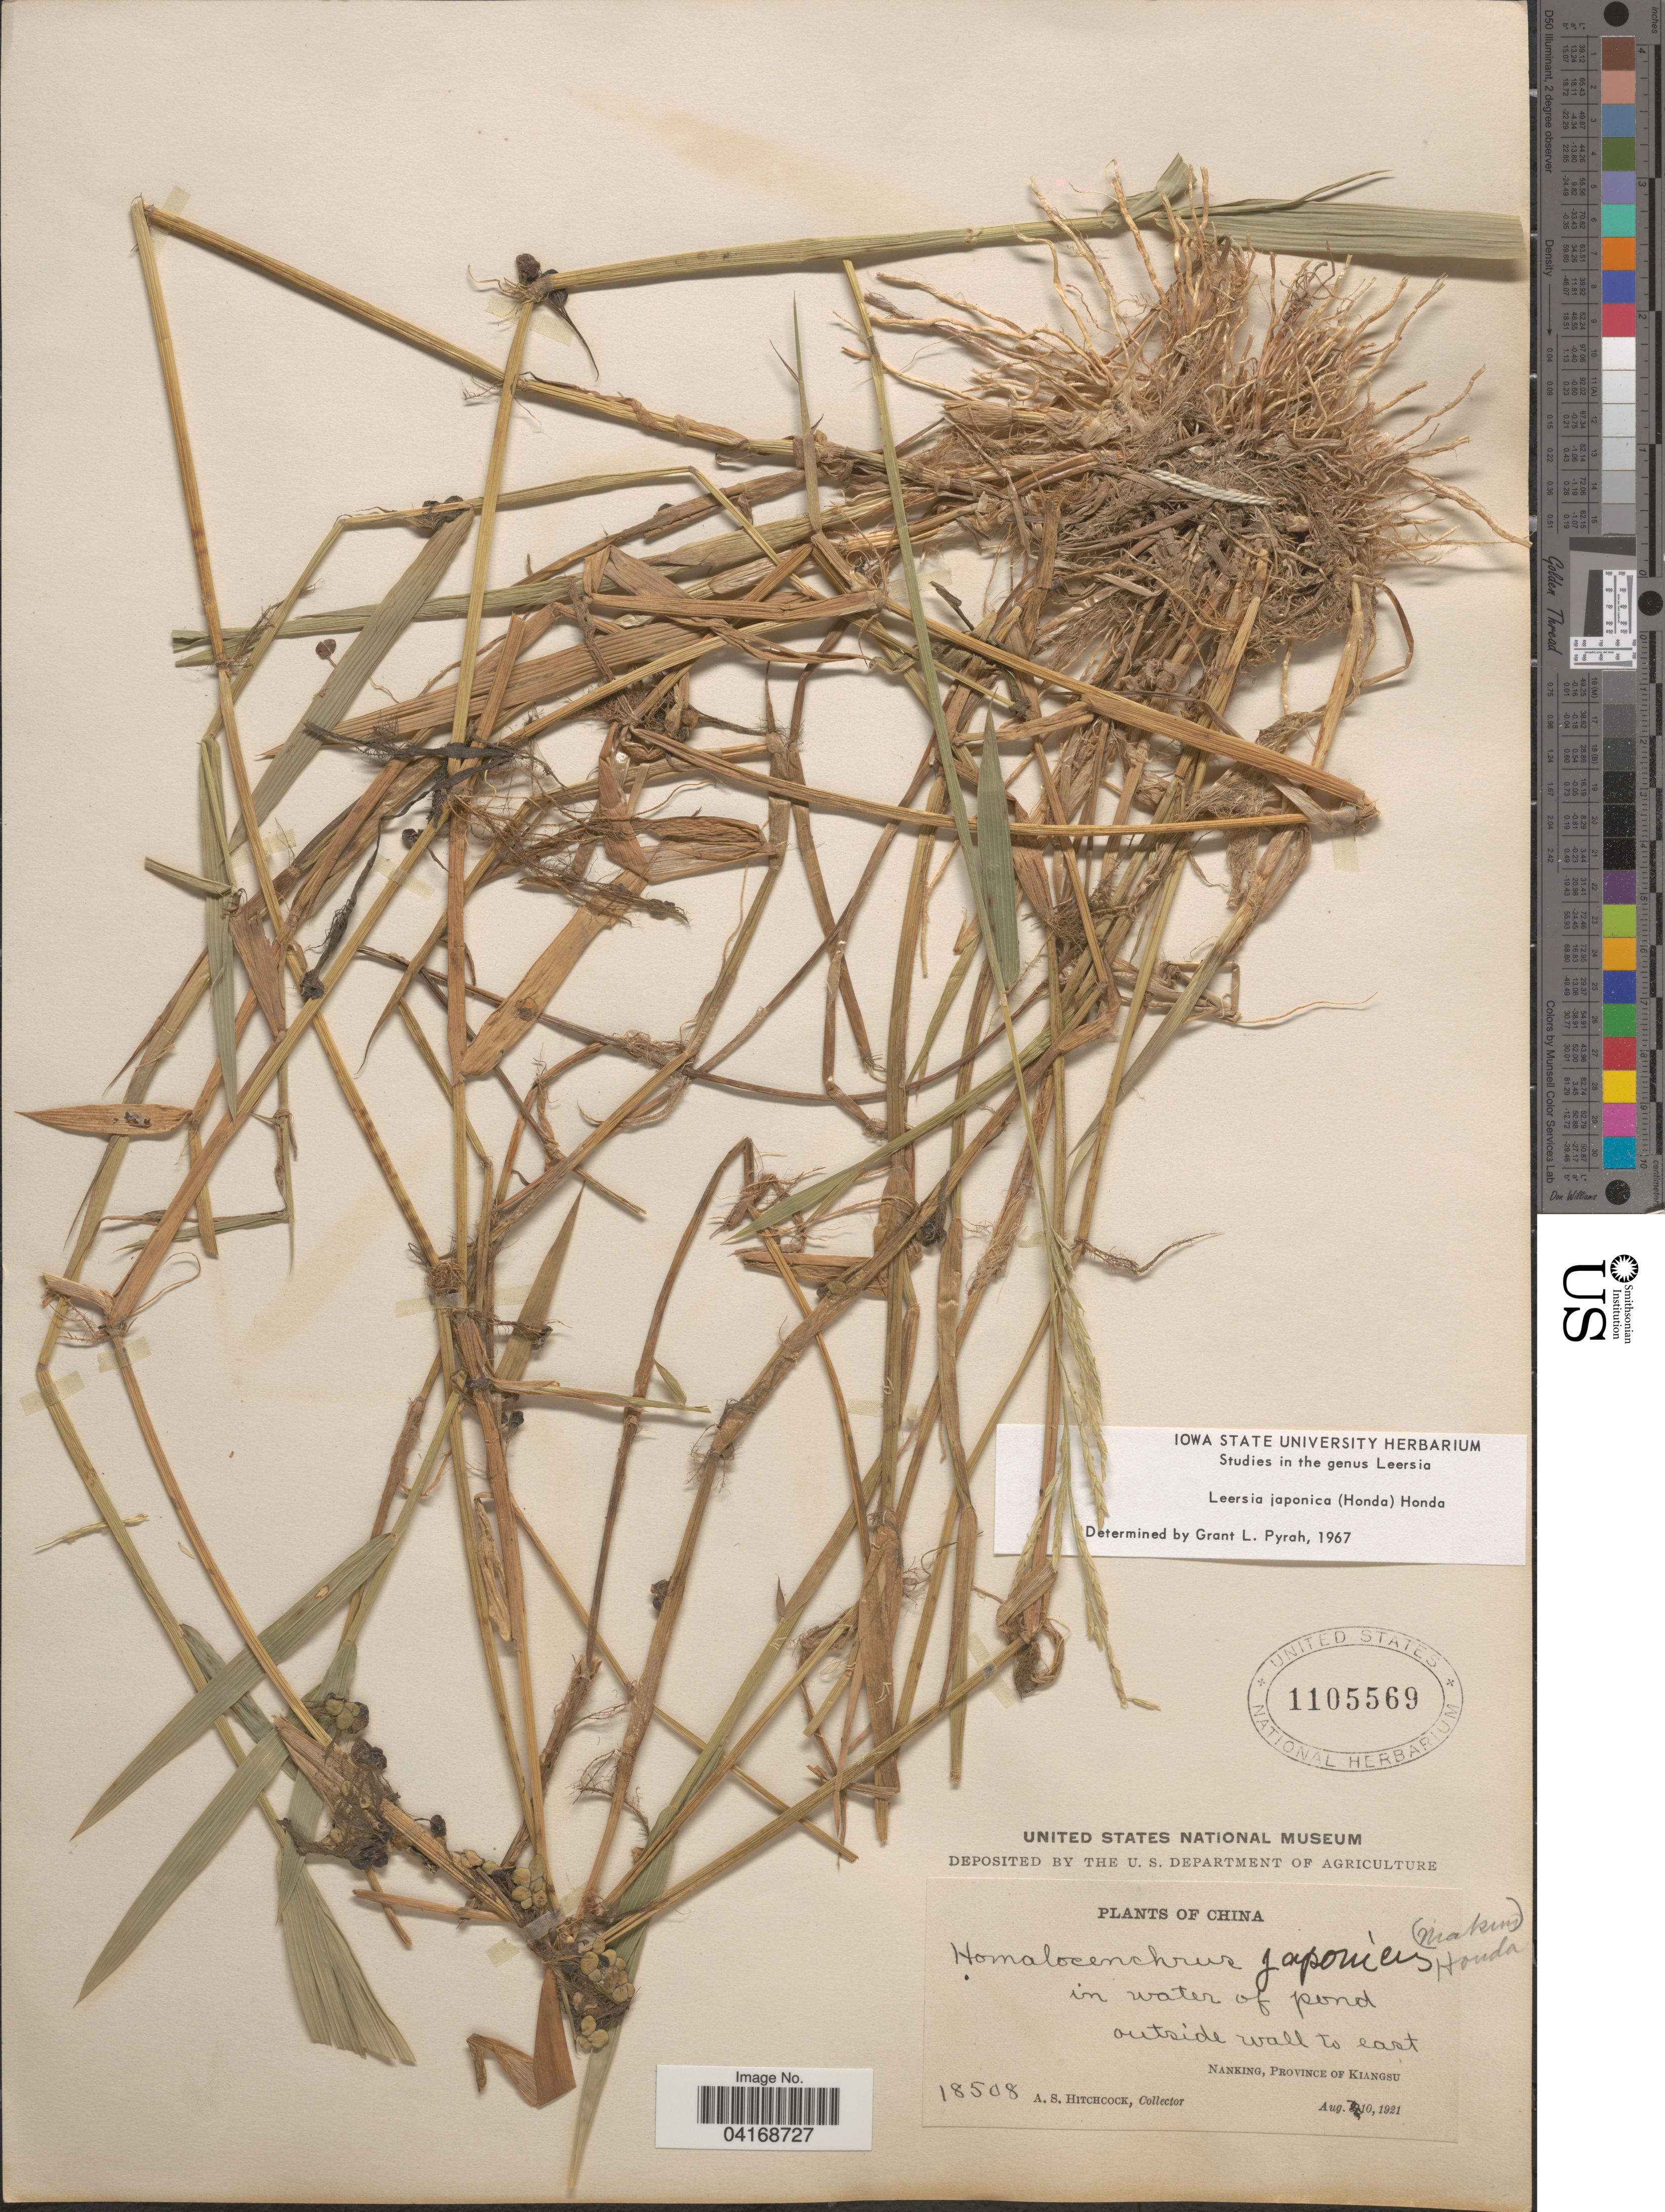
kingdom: Plantae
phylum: Tracheophyta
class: Liliopsida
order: Poales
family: Poaceae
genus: Leersia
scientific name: Leersia japonica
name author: (Makino ex Honda) Honda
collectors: A. S. Hitchcock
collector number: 18508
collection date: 1921-08-10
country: China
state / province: Jiangsu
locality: In water of pond outside wall to east. Nanking, Province of Kiangsu.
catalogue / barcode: US 1105569